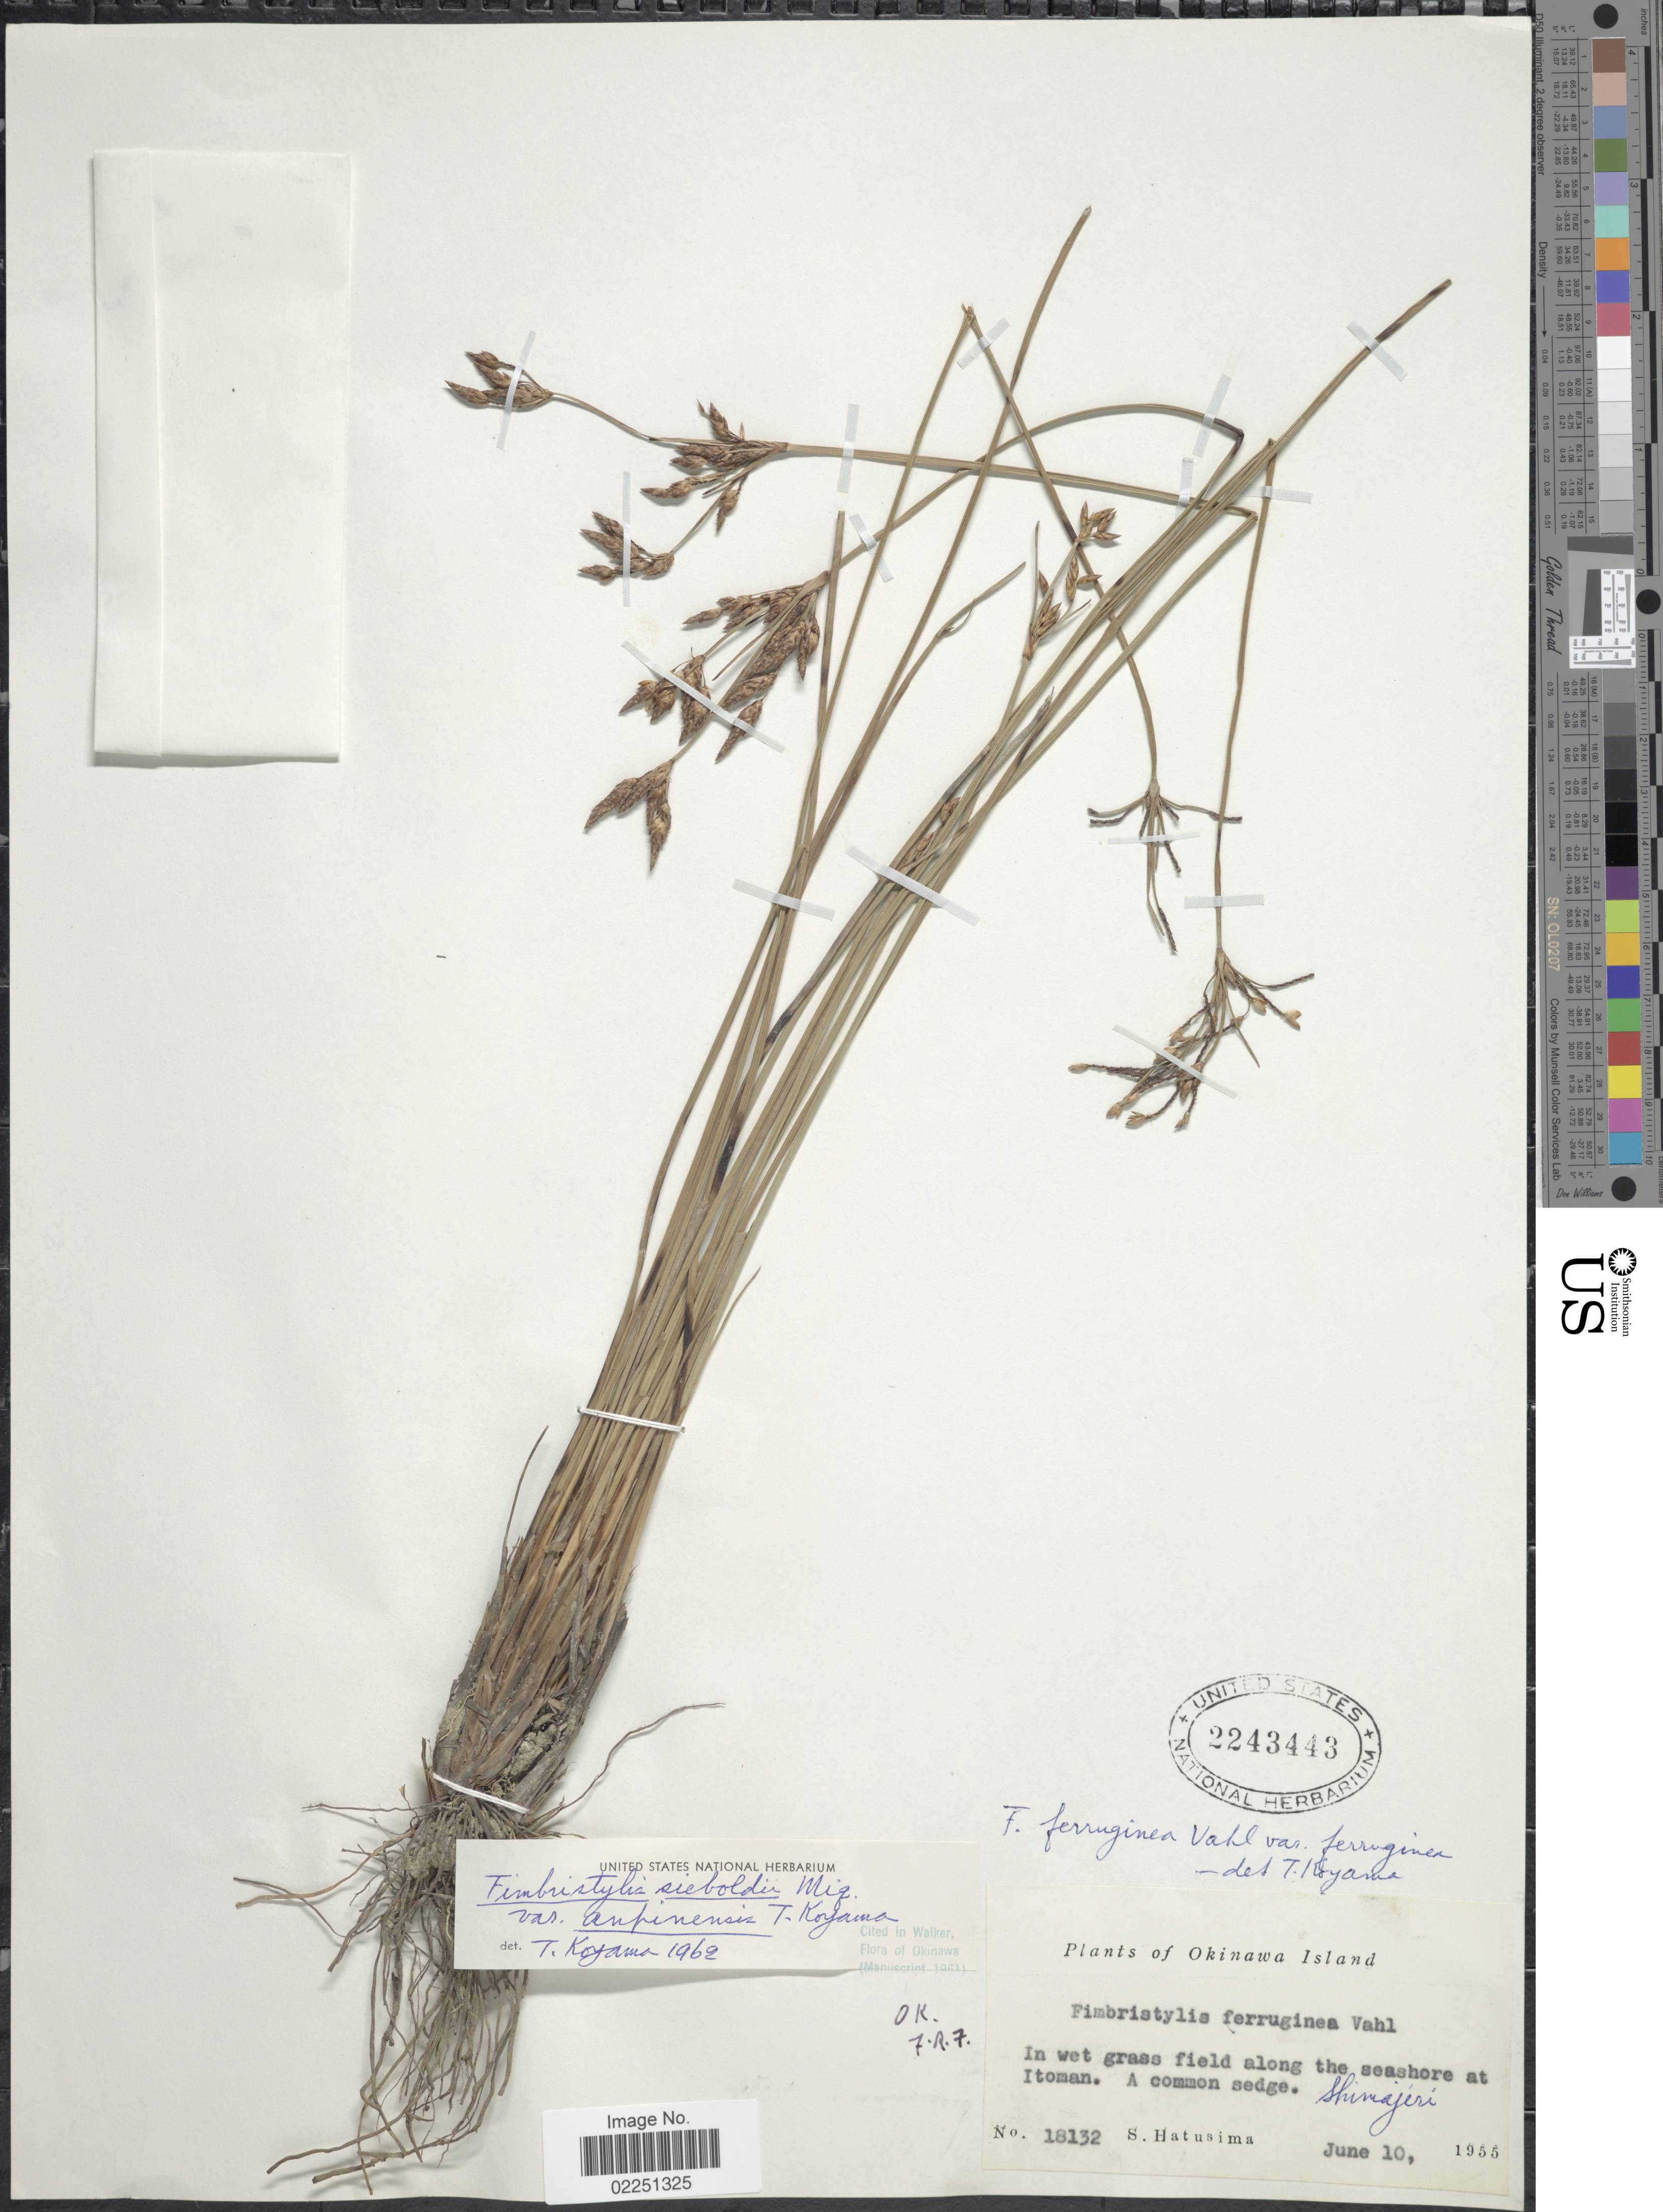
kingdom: Plantae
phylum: Tracheophyta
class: Liliopsida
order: Poales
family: Cyperaceae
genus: Fimbristylis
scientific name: Fimbristylis sieboldii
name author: Miq. ex Franch. & Sav.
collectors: S. Hatusima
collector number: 18132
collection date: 1955-06-10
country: Japan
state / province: Okinawa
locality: Shimajiri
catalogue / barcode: US 2243443